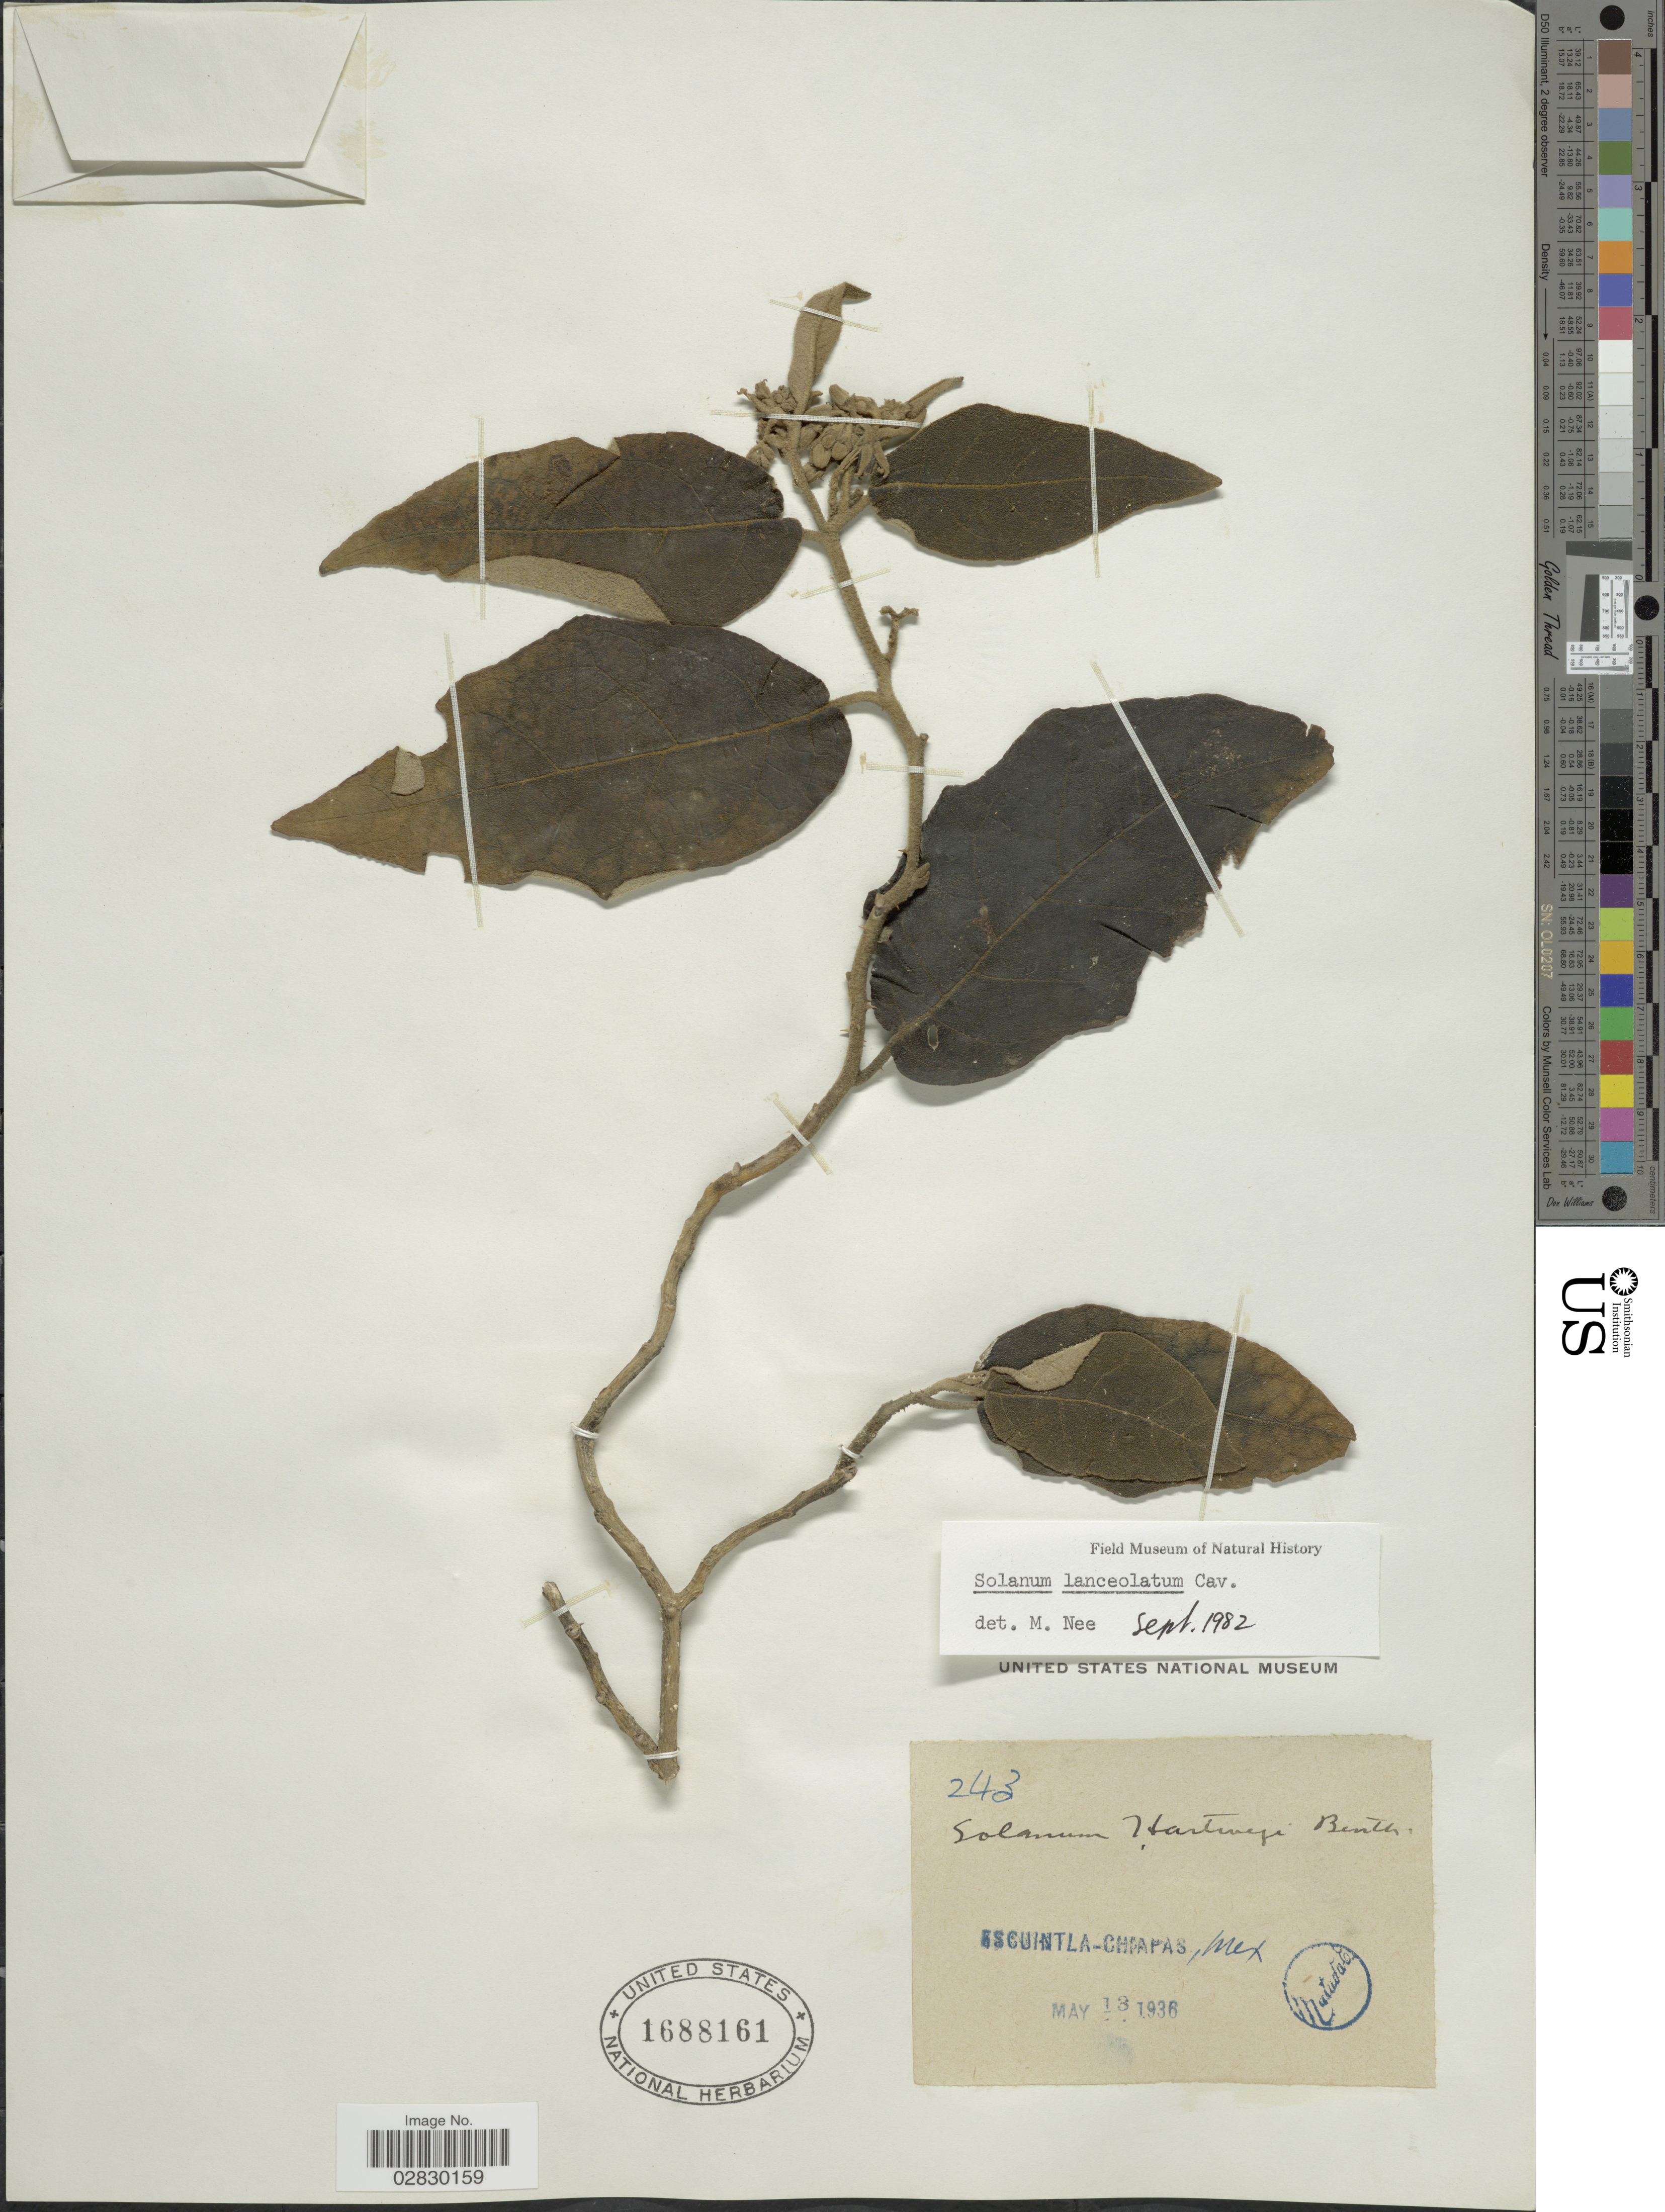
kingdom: Plantae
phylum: Tracheophyta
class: Magnoliopsida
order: Solanales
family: Solanaceae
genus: Solanum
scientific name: Solanum lanceolatum Berthault, nom. illeg.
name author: Berthault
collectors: -. Matuda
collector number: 243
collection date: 1936-05-13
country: Mexico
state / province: Chiapas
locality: Escuintla - Chiapas.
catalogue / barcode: US 1688161